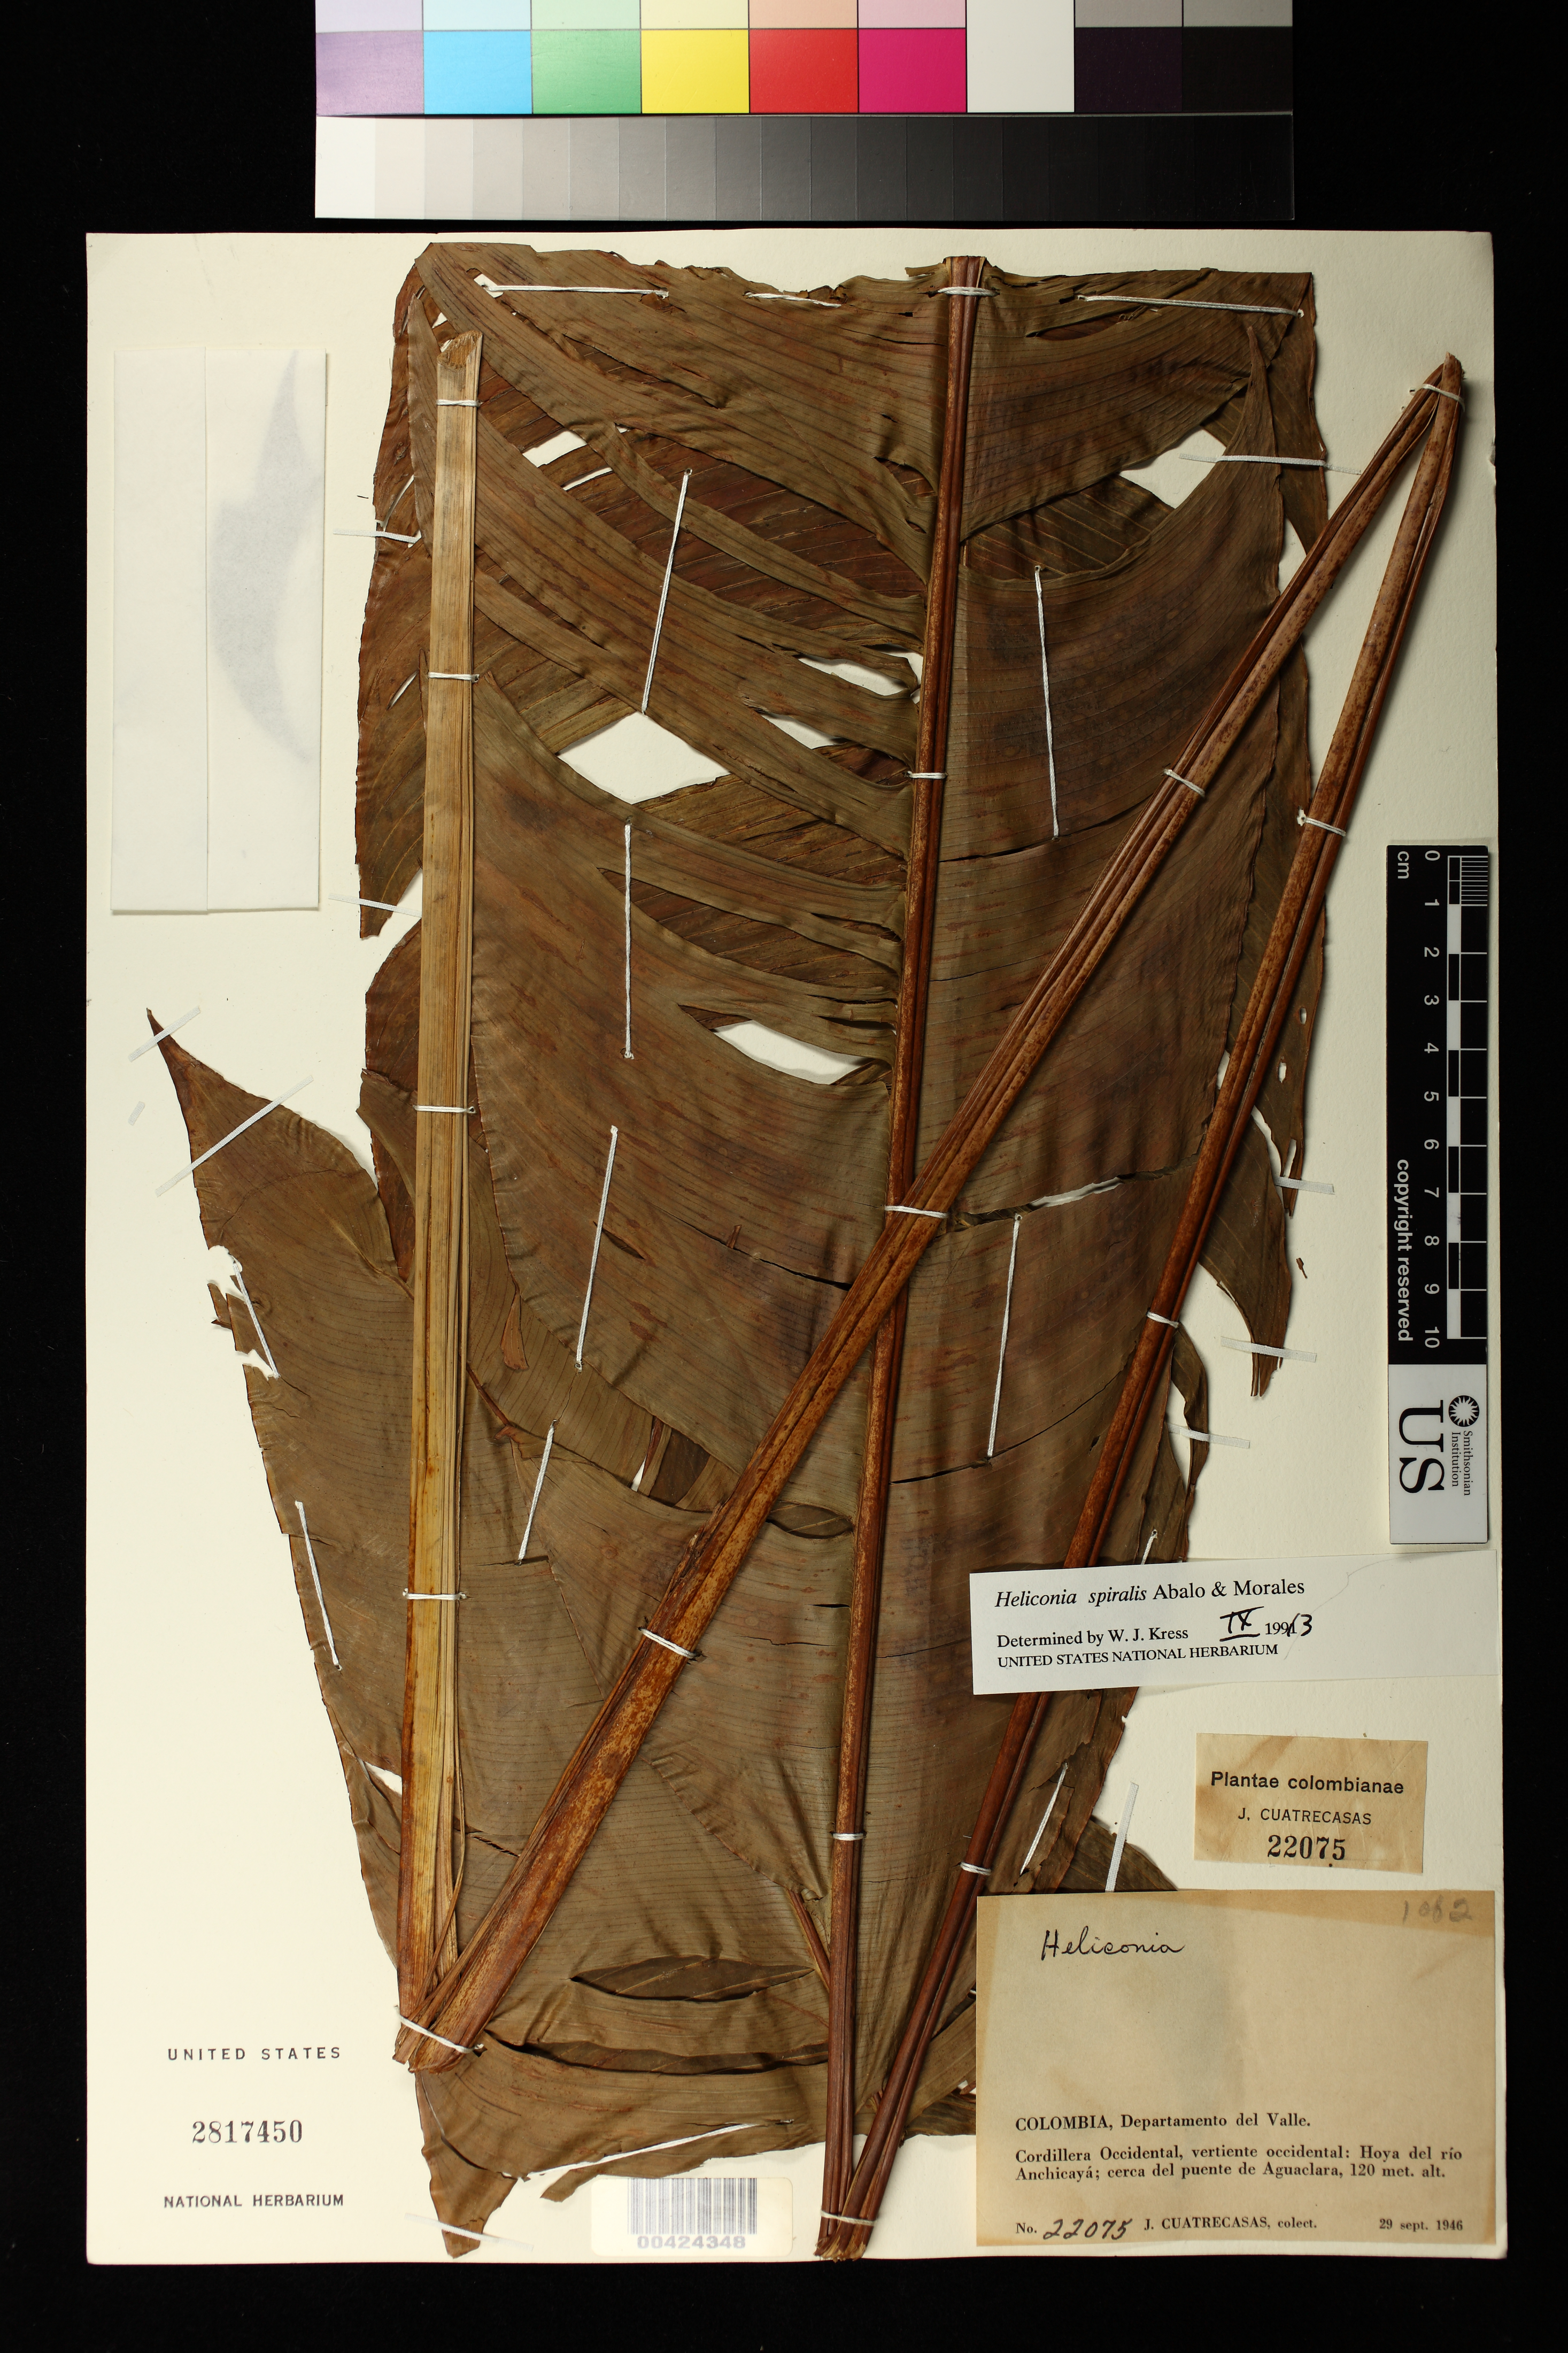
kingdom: Plantae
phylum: Tracheophyta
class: Liliopsida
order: Zingiberales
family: Heliconiaceae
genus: Heliconia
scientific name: Heliconia spiralis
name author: Abalo & G. Morales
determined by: Kress, W. J., (US), Smithsonian Institution - National Museum of Natural History (UNITED STATES)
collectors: J. Cuatrecasas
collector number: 22075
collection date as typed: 29 Sep 1946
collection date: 1946-09-29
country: Colombia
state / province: Valle del Cauca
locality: Aguaclara, Cerca del Puente de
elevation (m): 120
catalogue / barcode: US 2817450